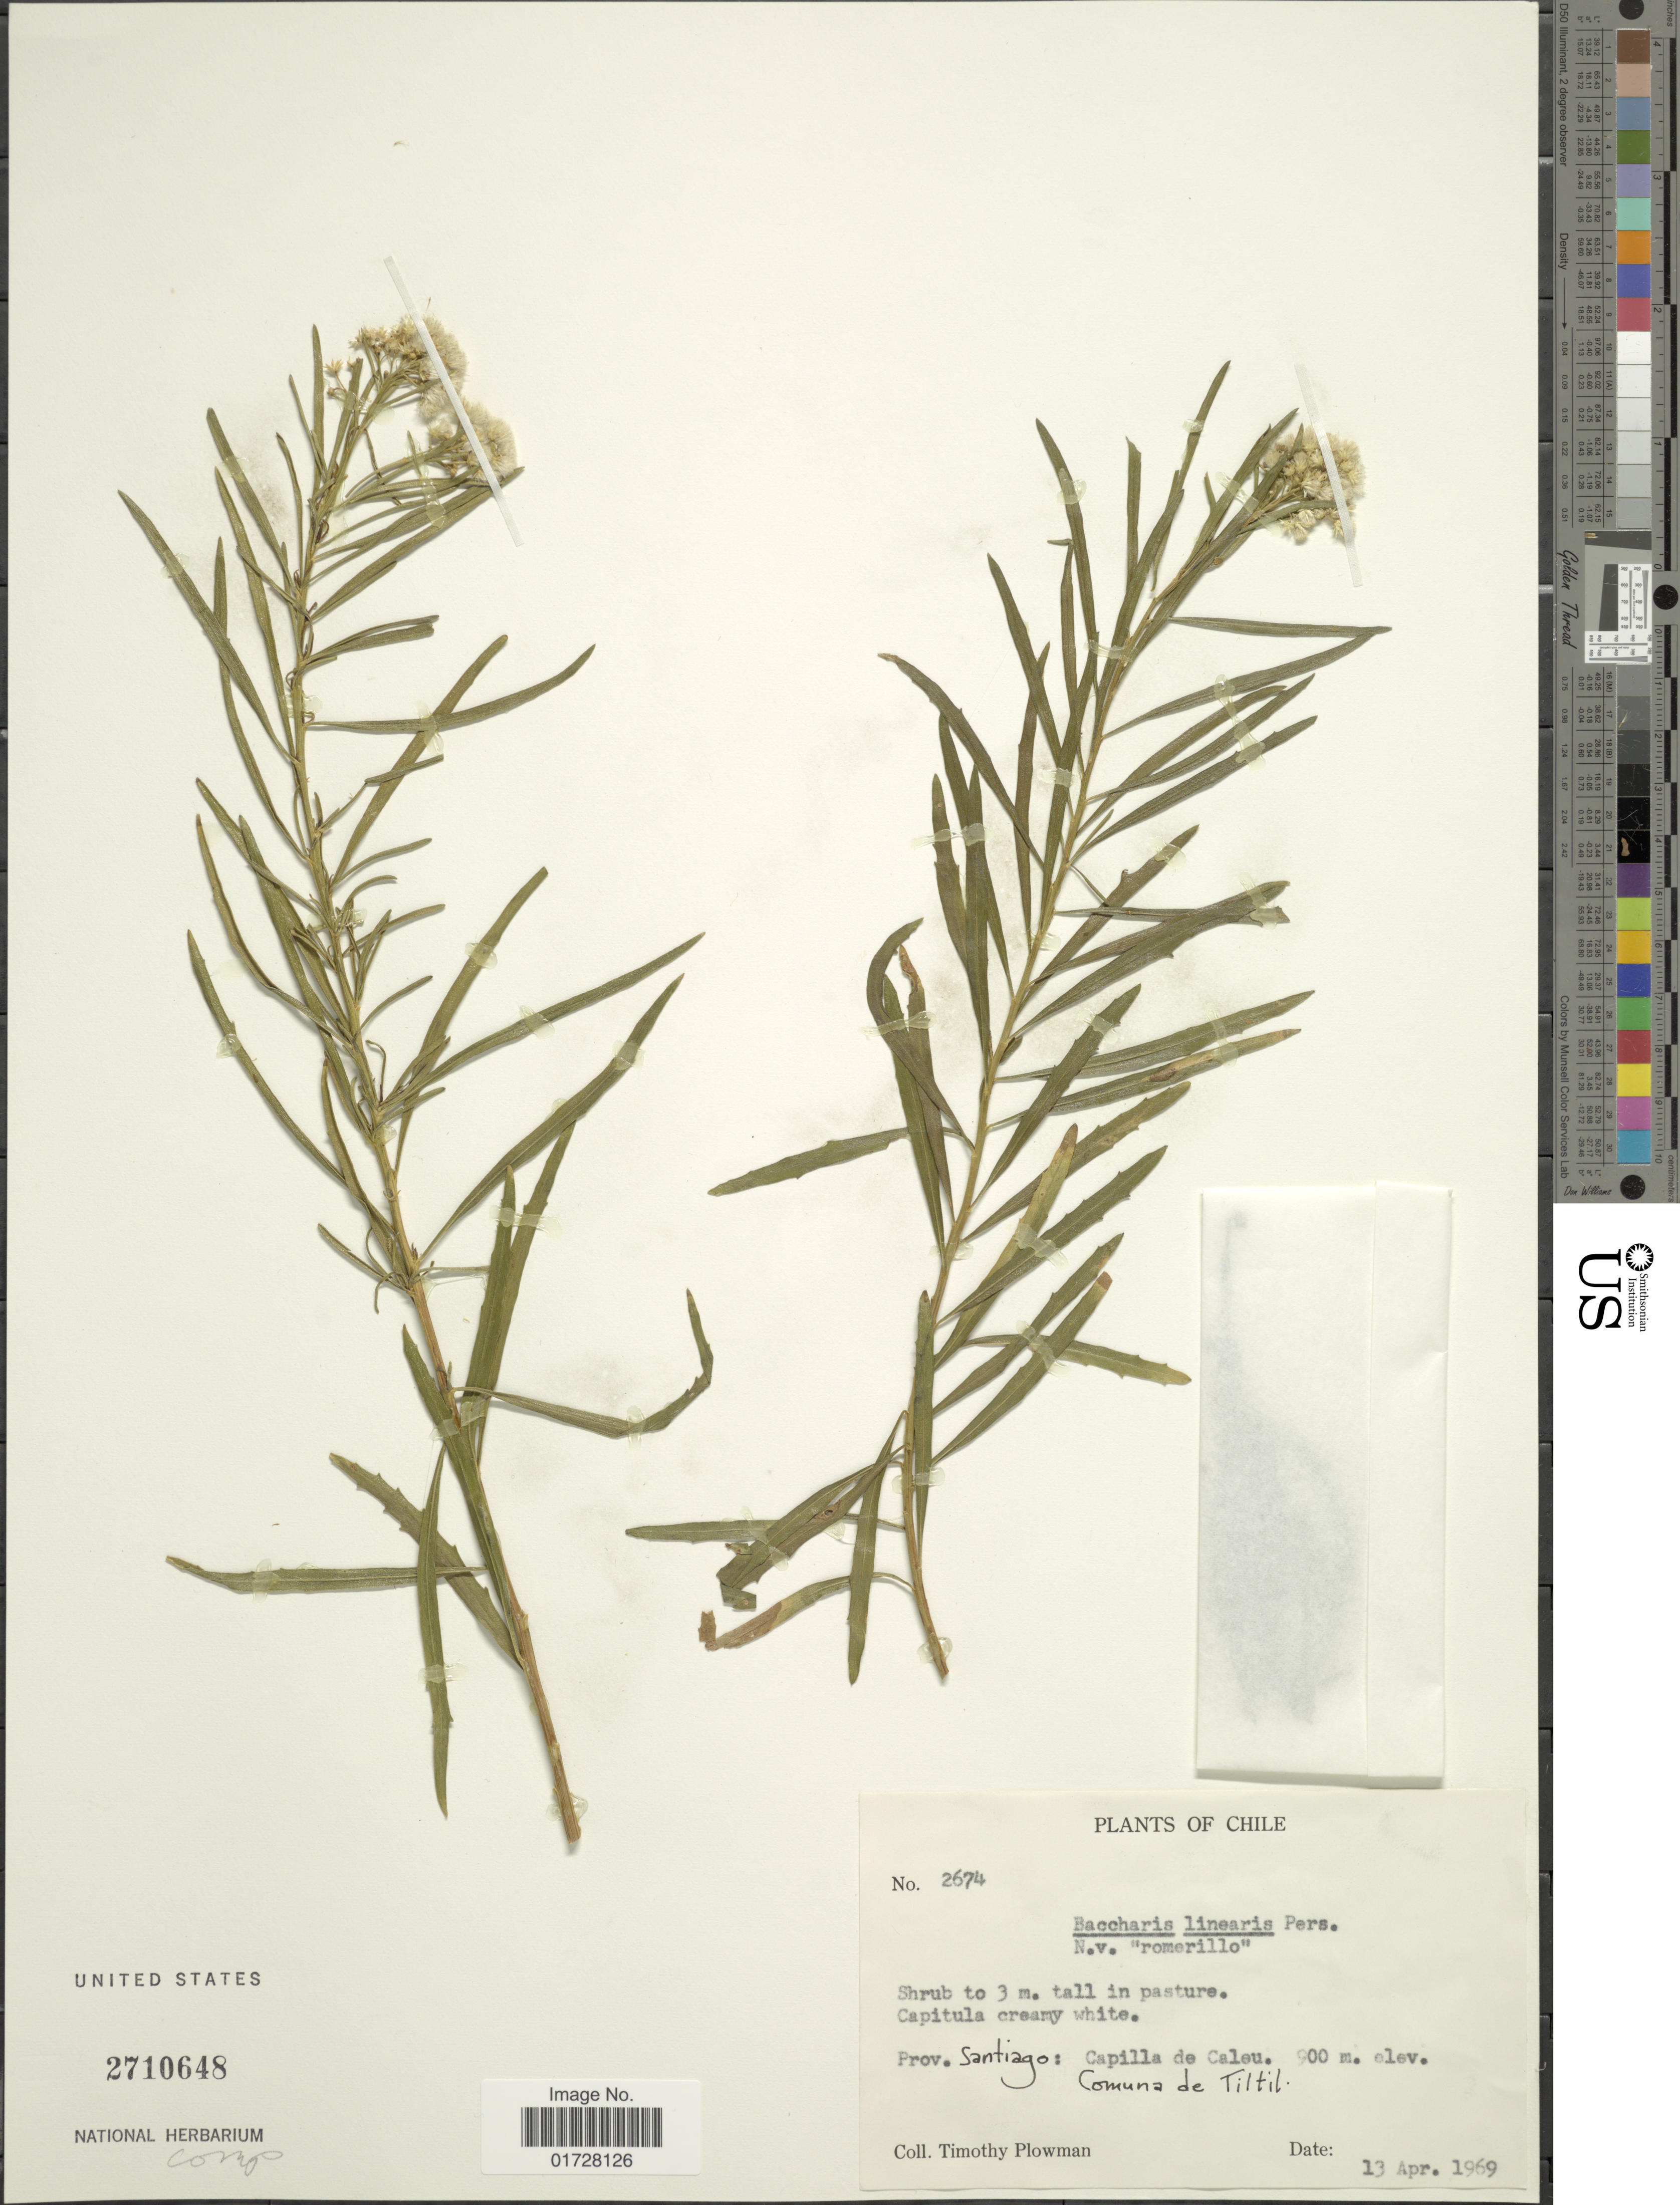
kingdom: Plantae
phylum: Tracheophyta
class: Magnoliopsida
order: Asterales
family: Asteraceae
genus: Baccharis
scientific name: Baccharis linearis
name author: (Ruiz & Pav.) Pers.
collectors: T. Plowman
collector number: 2674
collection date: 1969-04-13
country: Chile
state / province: Región Metropolitana (RM)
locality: Prov. Santiago, Capilla de Caleu, Comuna de Tiltil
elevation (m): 900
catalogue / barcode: US 2710648